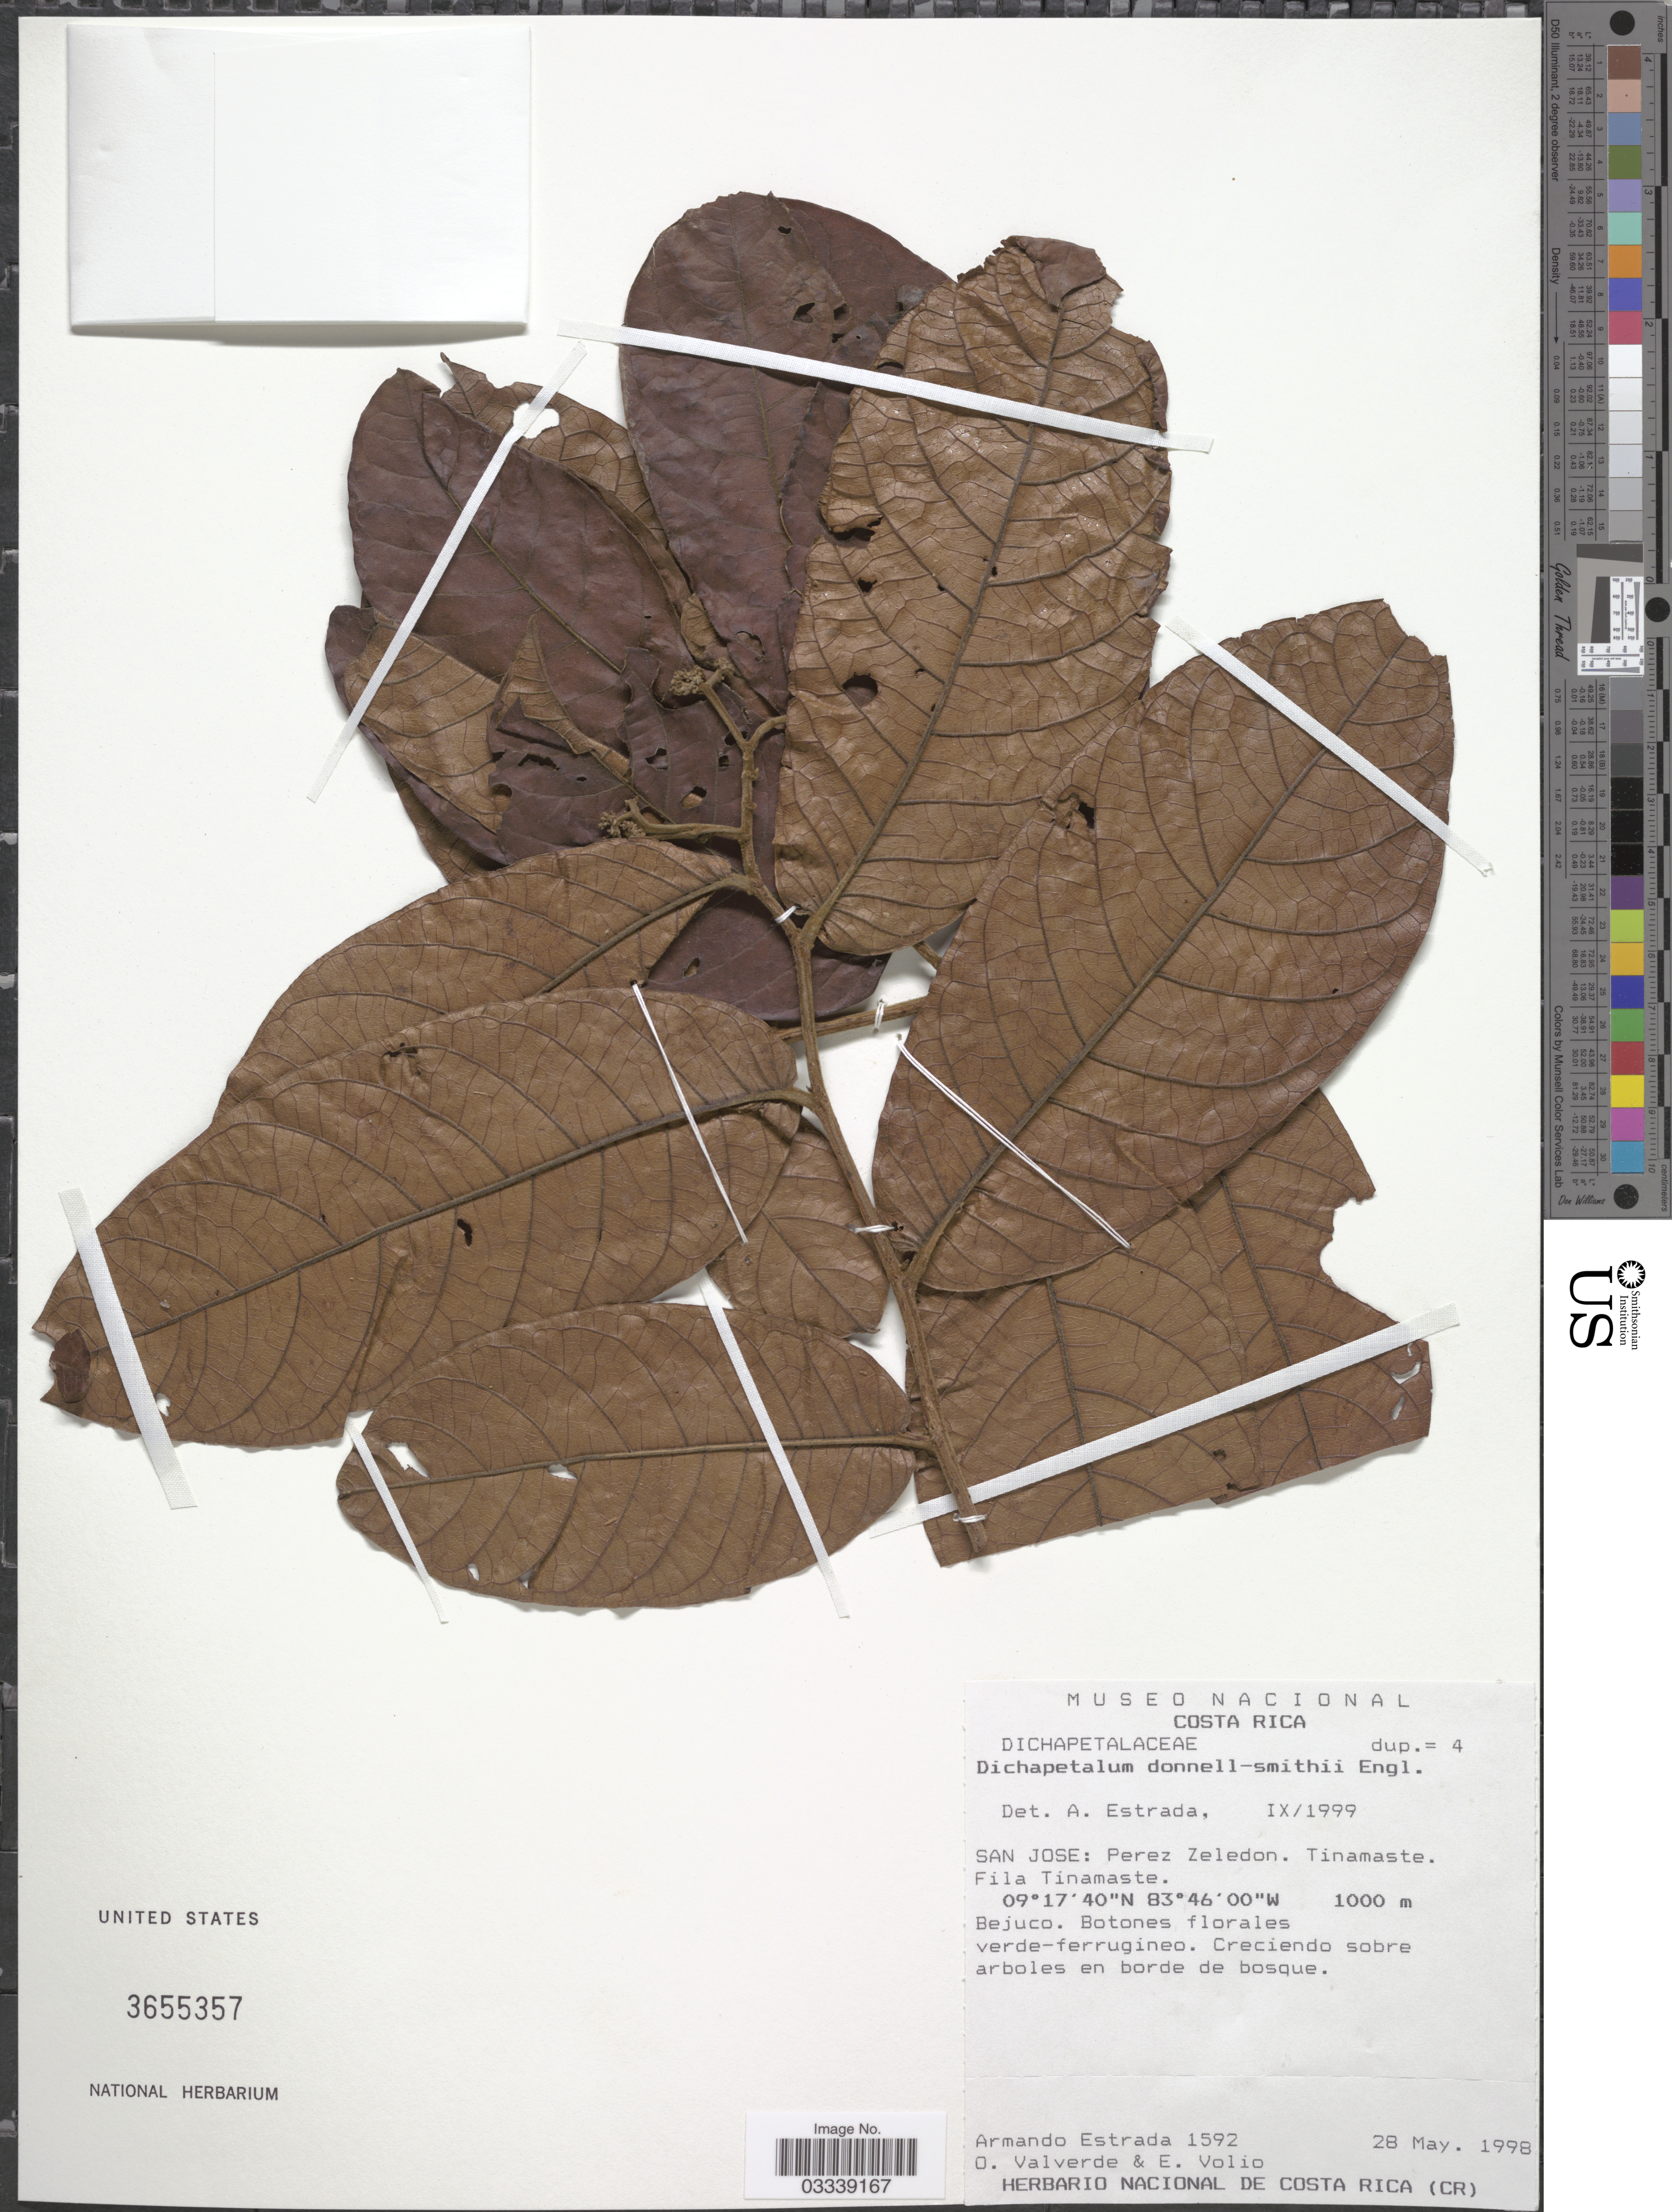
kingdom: Plantae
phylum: Tracheophyta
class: Magnoliopsida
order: Malpighiales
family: Dichapetalaceae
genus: Dichapetalum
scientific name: Dichapetalum donnell-smithii var. donnell-smithii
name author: Engl.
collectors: A. Estrada, O. Valverde & E. Volio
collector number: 1592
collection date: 1998-05-28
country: Costa Rica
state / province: San José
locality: Perez Zeledon. Tinamaste. Fila Tinamaste.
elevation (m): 1000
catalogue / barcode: US 3655357